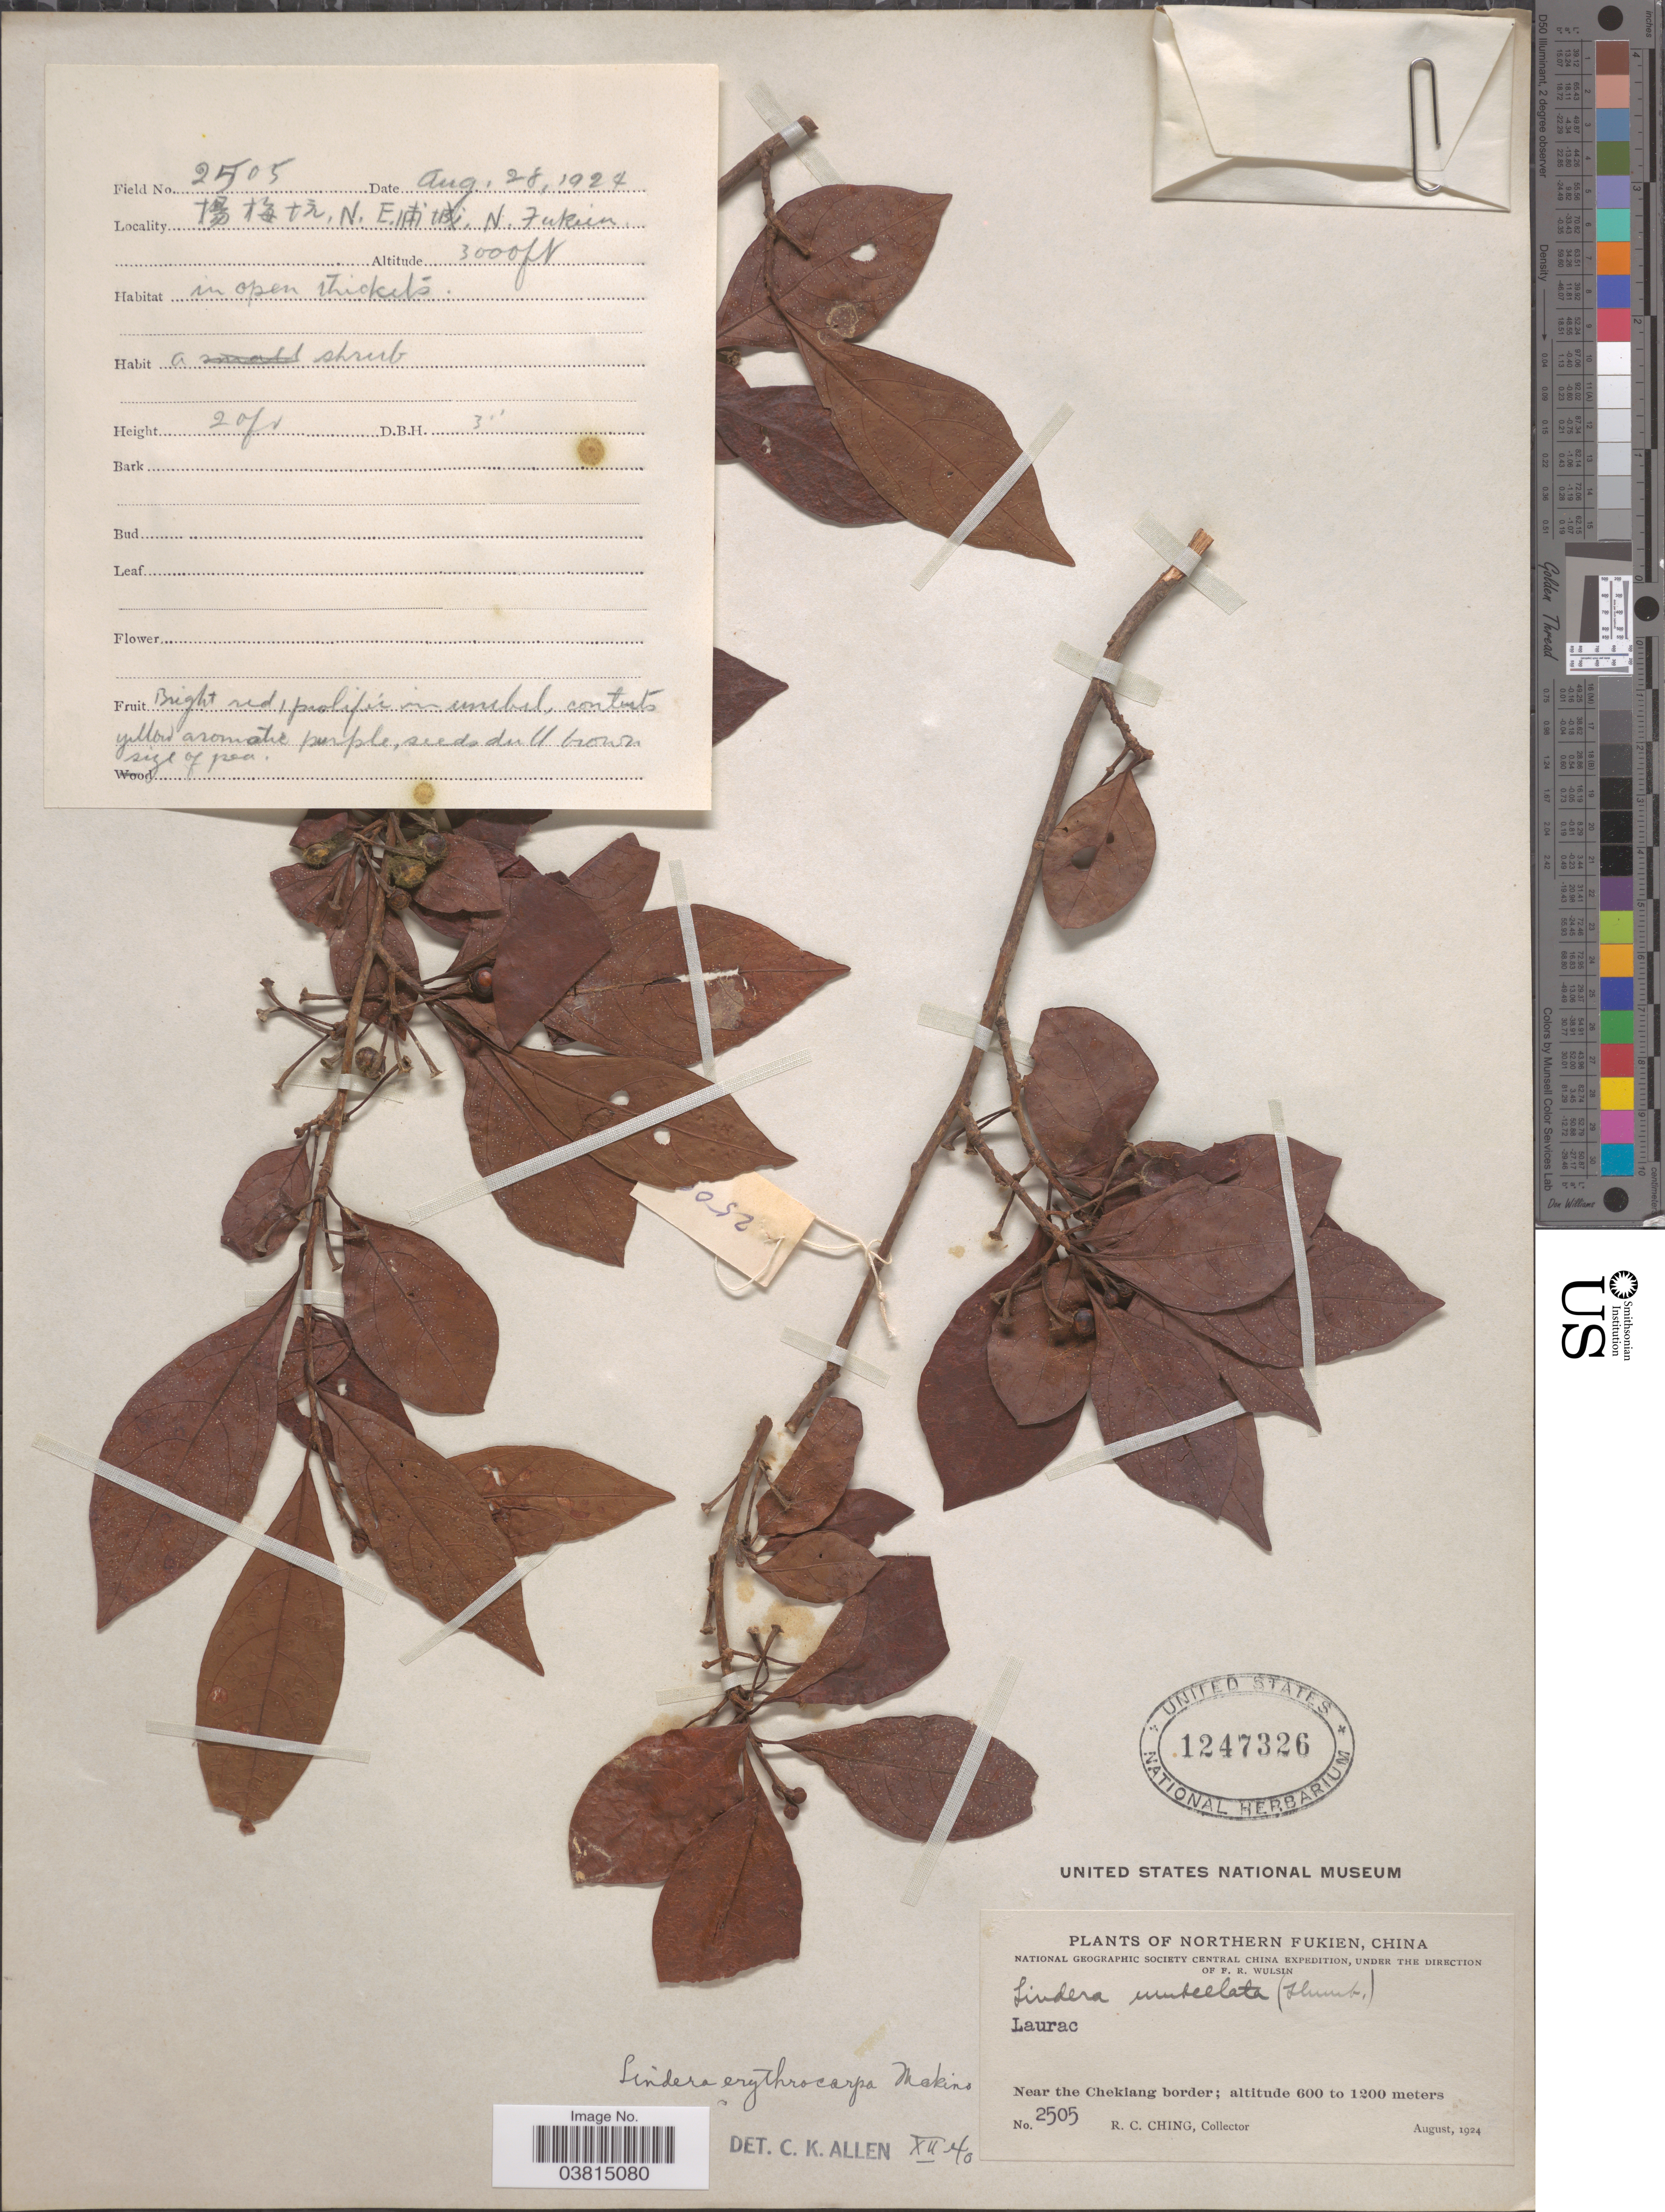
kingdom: Plantae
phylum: Tracheophyta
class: Magnoliopsida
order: Laurales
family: Lauraceae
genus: Lindera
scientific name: Lindera erythrocarpa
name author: Makino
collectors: R. C. Ching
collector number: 2505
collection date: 1924-08-28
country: China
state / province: Fujian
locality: Northern Fukien. Near the Chekiang border. X, N.E. X; N. Fukien.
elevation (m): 914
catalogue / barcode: US 1247326